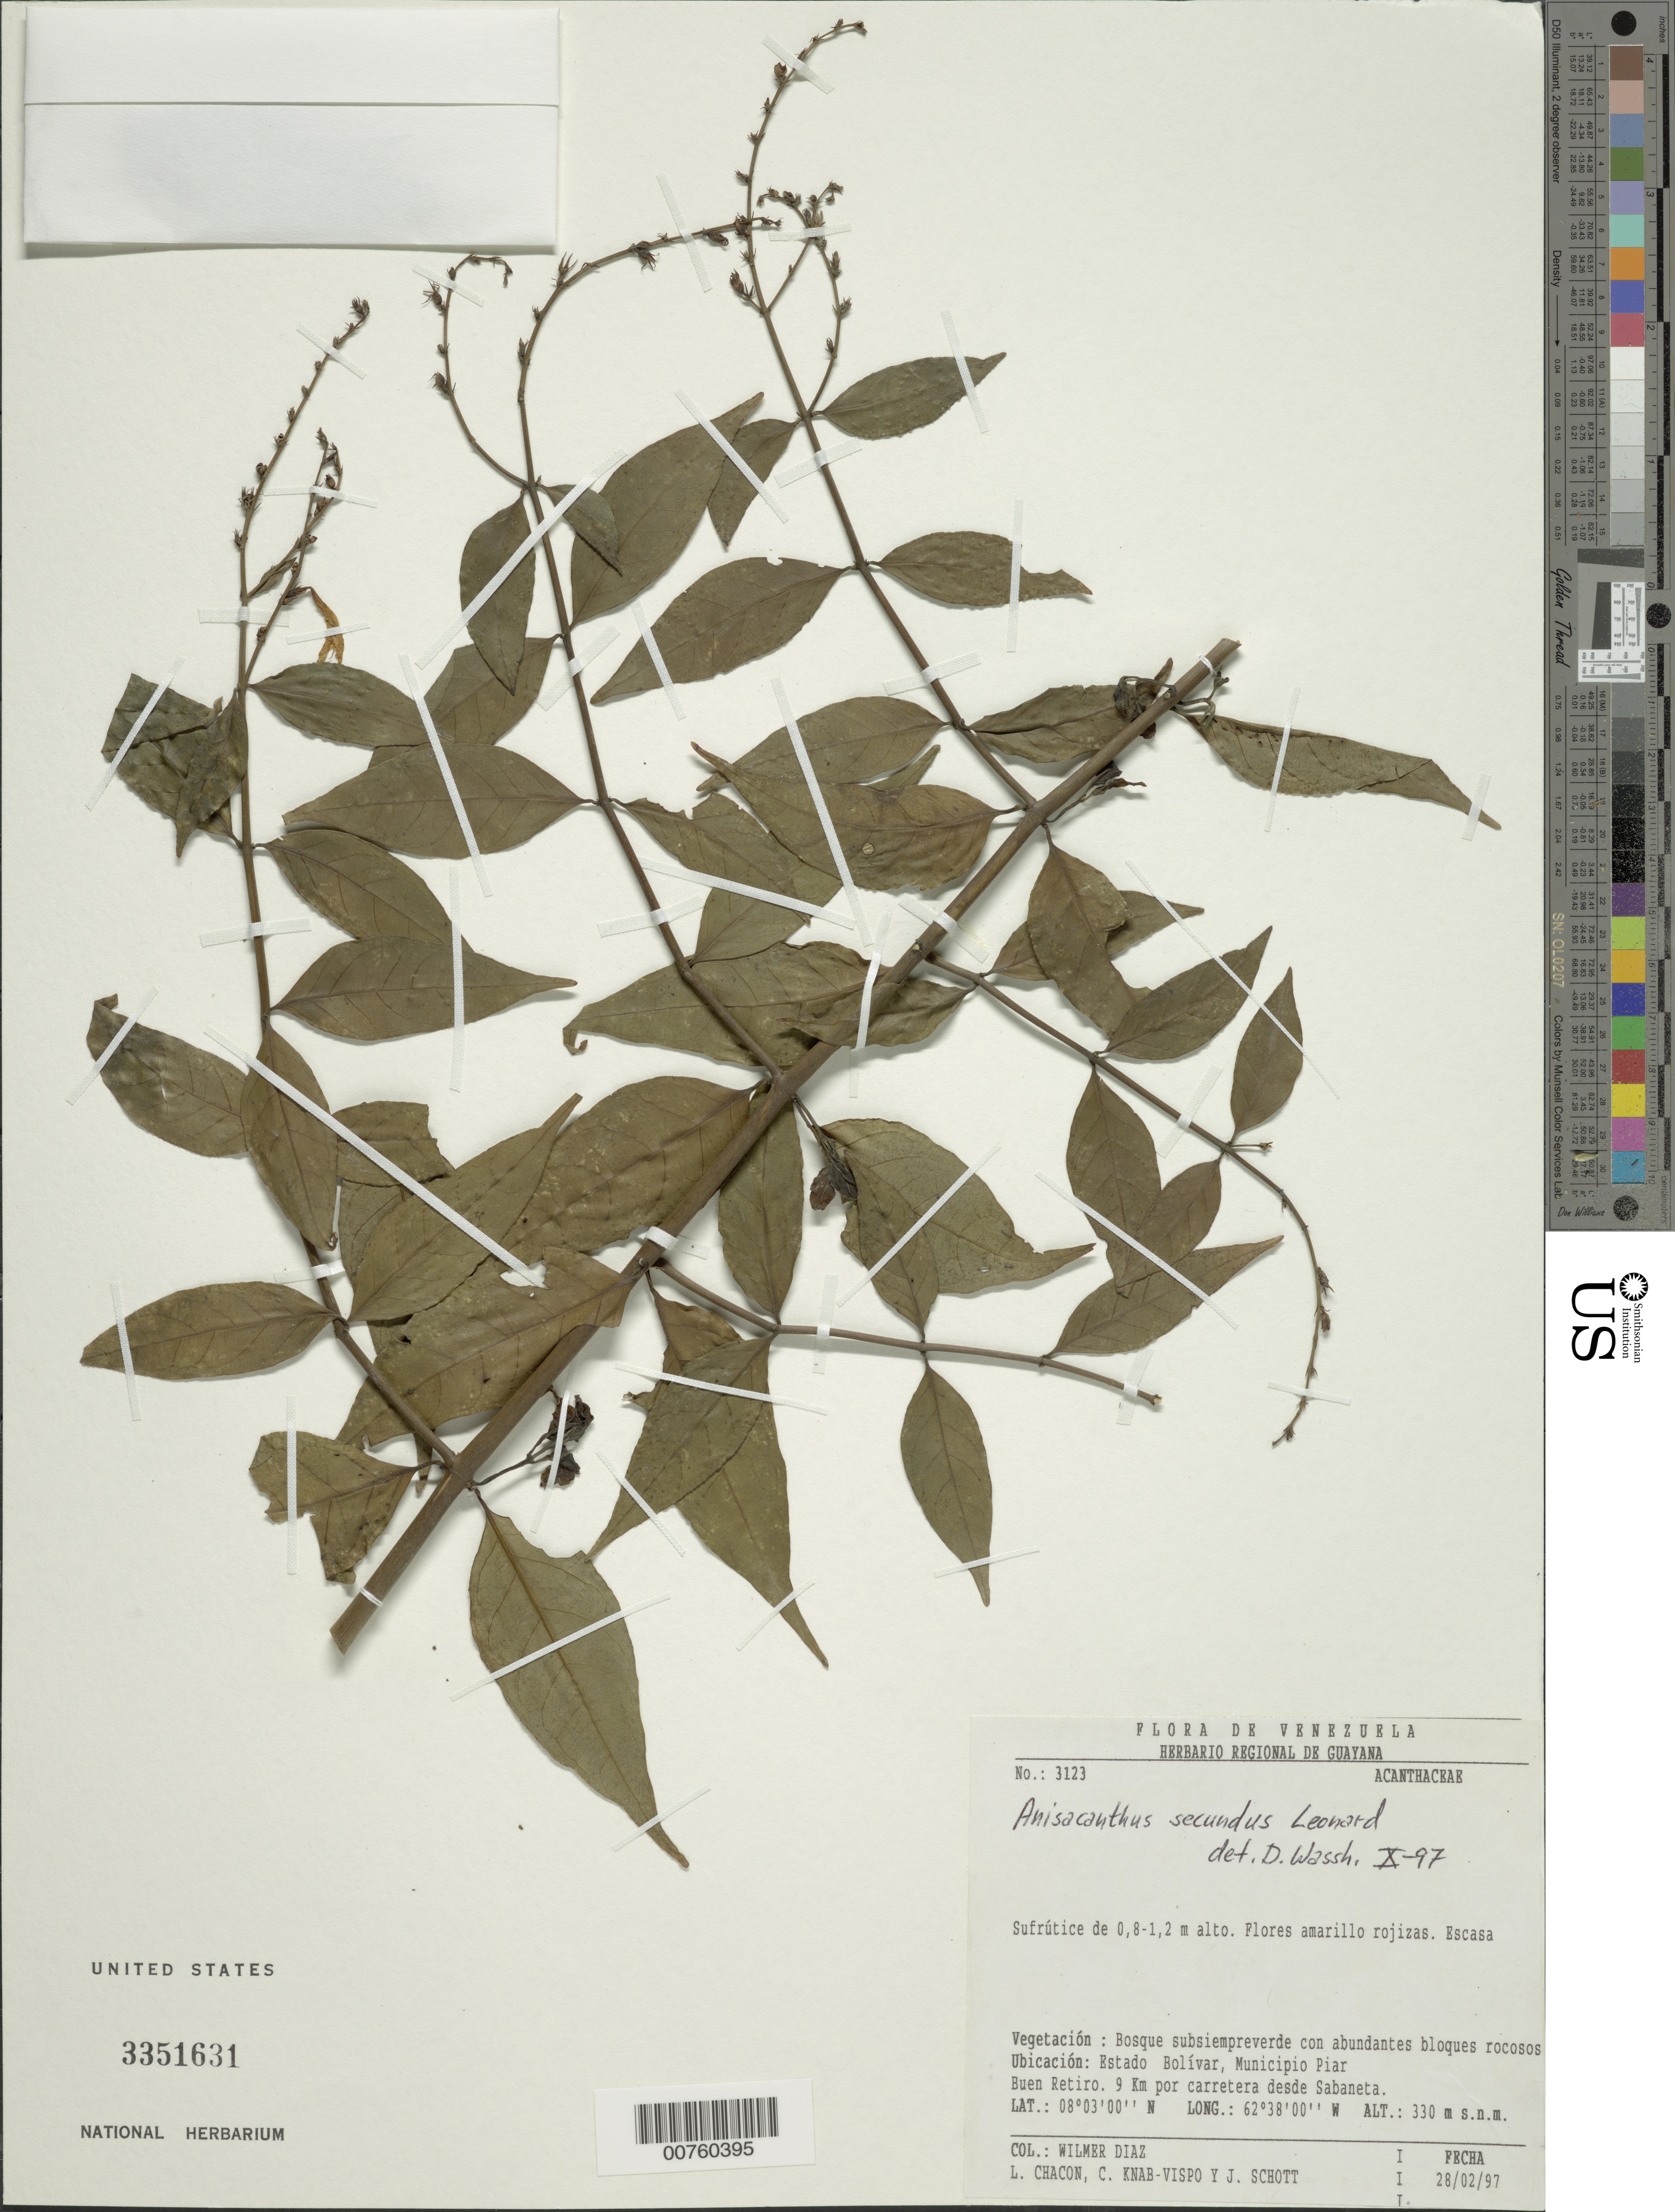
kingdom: Plantae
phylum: Tracheophyta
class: Magnoliopsida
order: Lamiales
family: Acanthaceae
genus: Anisacanthus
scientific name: Anisacanthus secundus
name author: Leonard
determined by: Wasshausen, Dieter C., (BOT), Smithsonian Institution - National Museum of Natural History (UNITED STATES)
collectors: W. Díaz P., L. Chacon, C. Knab-Vispo & J. Schott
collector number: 3123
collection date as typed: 28-Feb-97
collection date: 1997-02-28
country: Venezuela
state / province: Bolívar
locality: Mun. Piar, Buen Retiro, 9 km por carretera desde Sabaneta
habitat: Bosque subsiempreverde con abundantes bloques rocosos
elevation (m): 330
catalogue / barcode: US 3351631